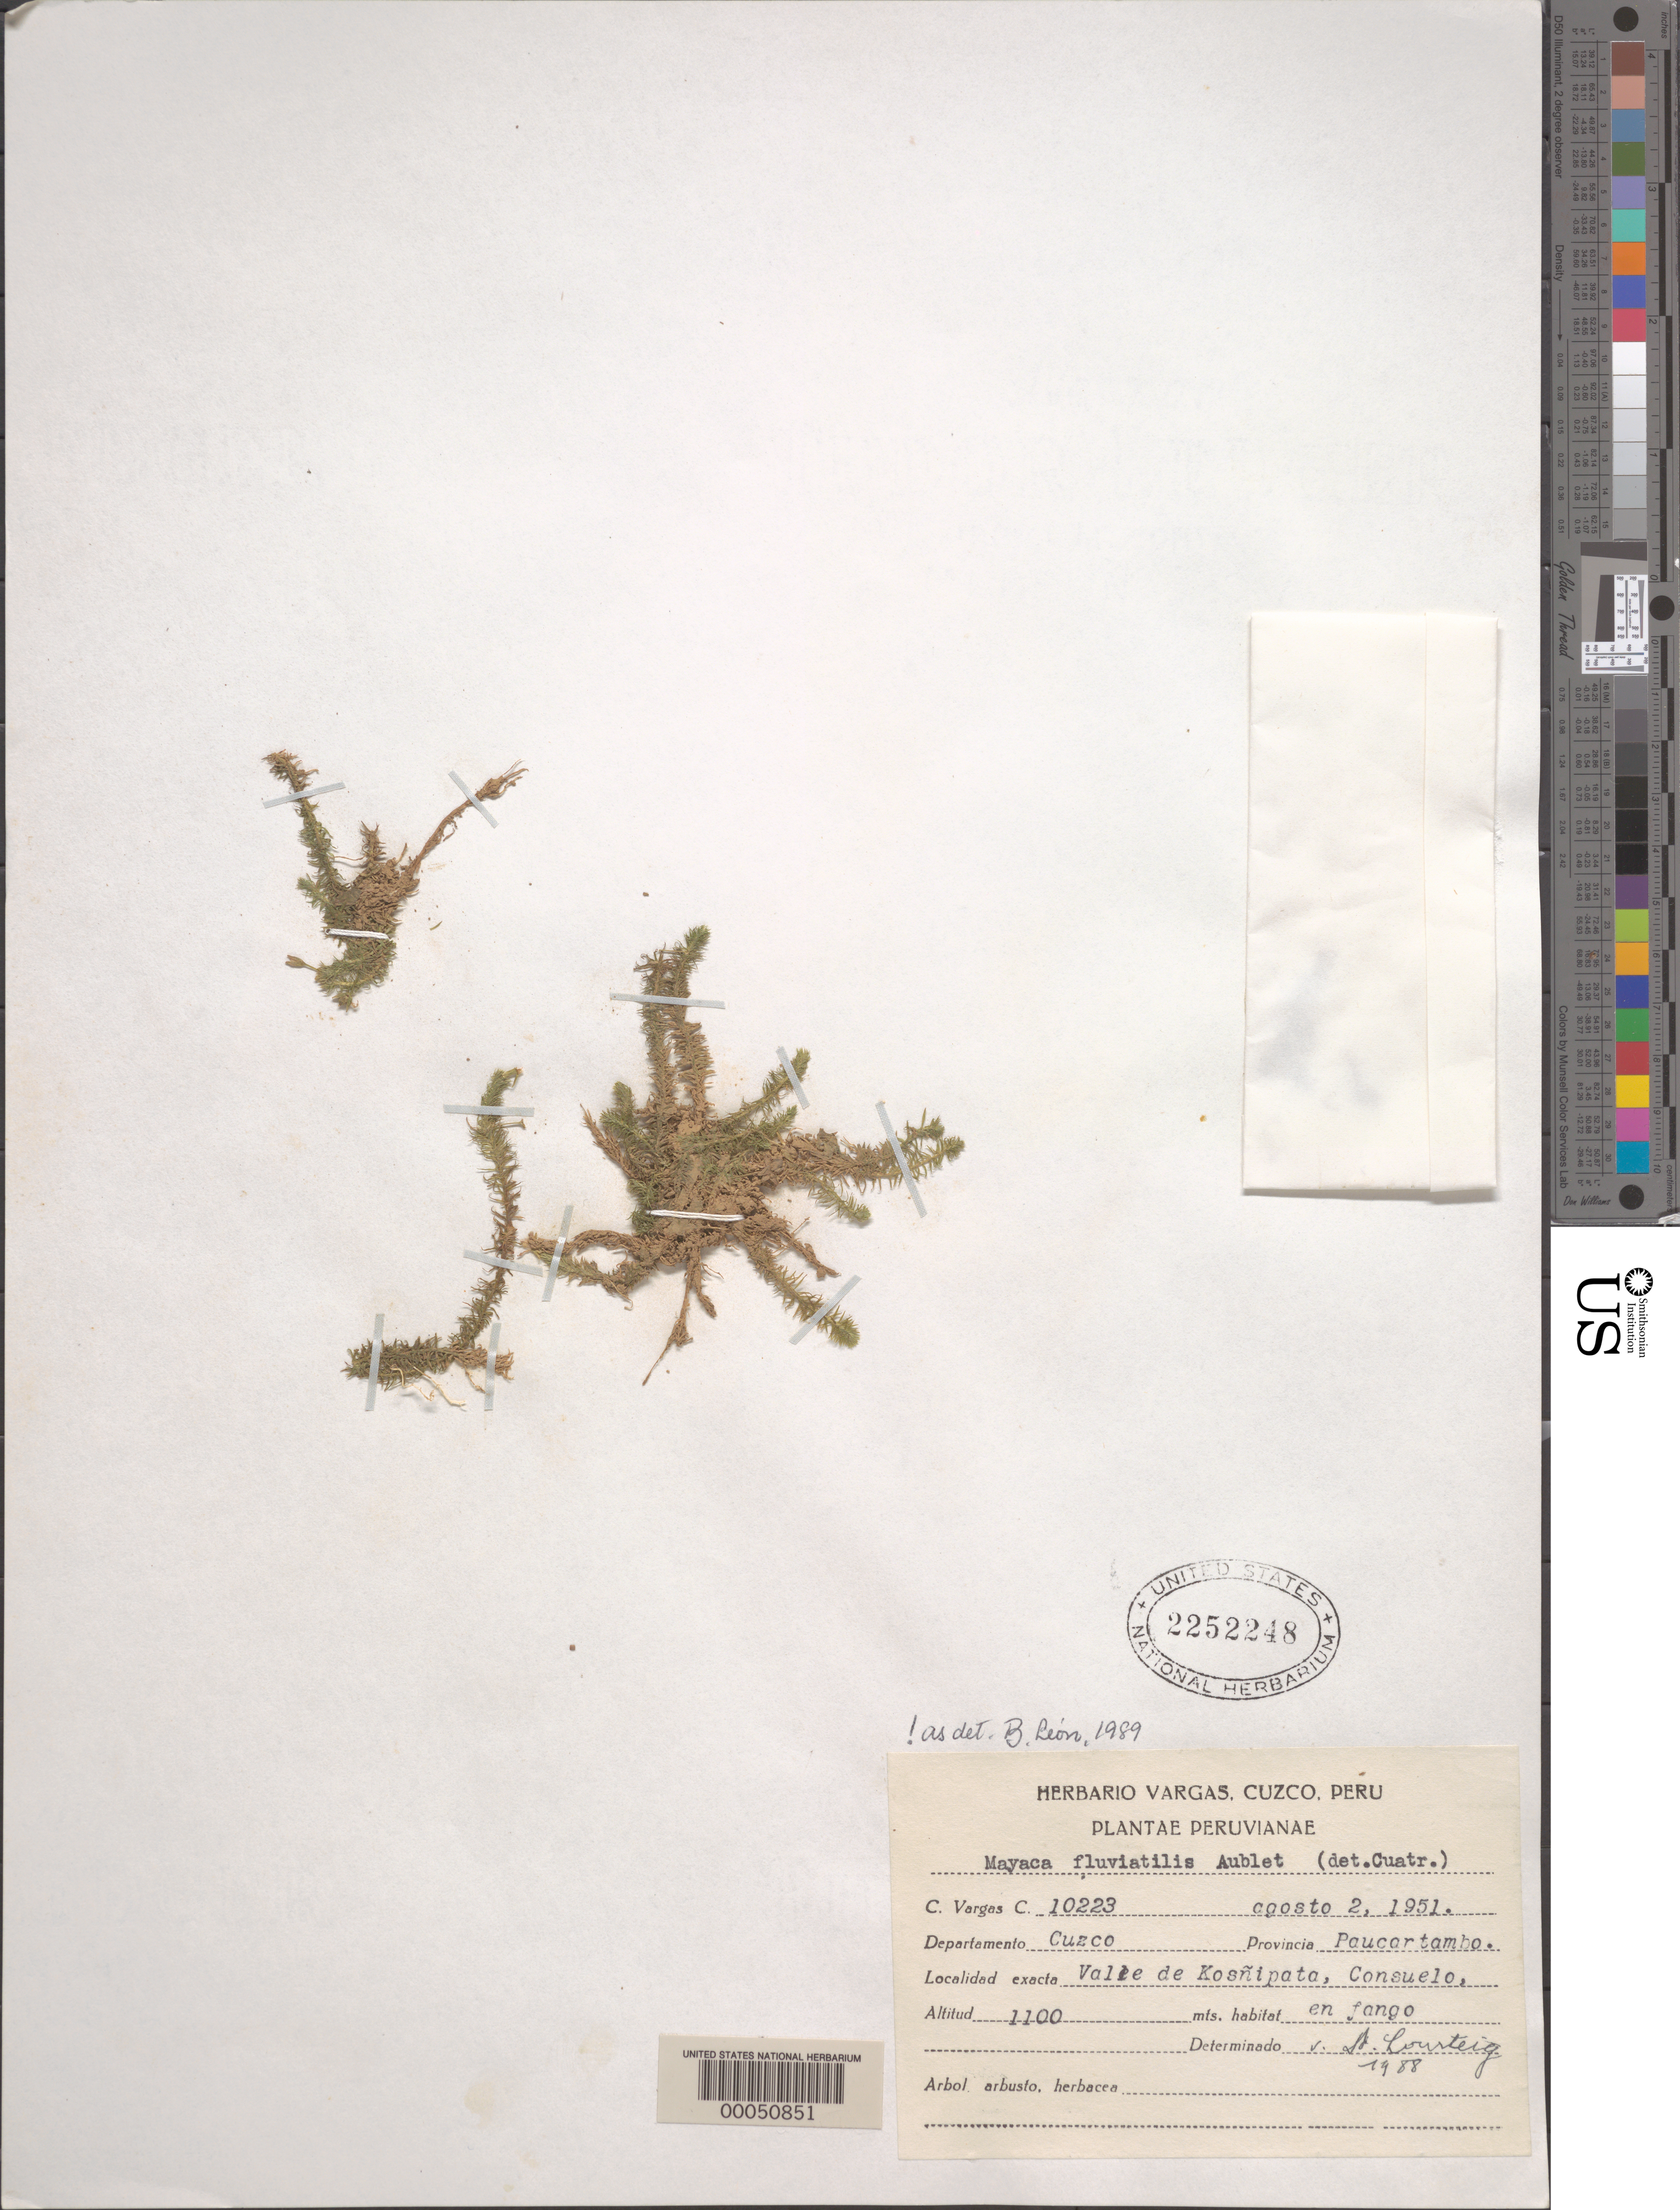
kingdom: Plantae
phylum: Tracheophyta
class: Liliopsida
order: Poales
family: Mayacaceae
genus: Mayaca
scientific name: Mayaca fluviatilis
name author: Aubl.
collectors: C. Vargas Calderón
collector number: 10223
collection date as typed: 02 Aug 1951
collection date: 1951-08-02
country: Peru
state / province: Cusco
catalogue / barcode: US 2252248